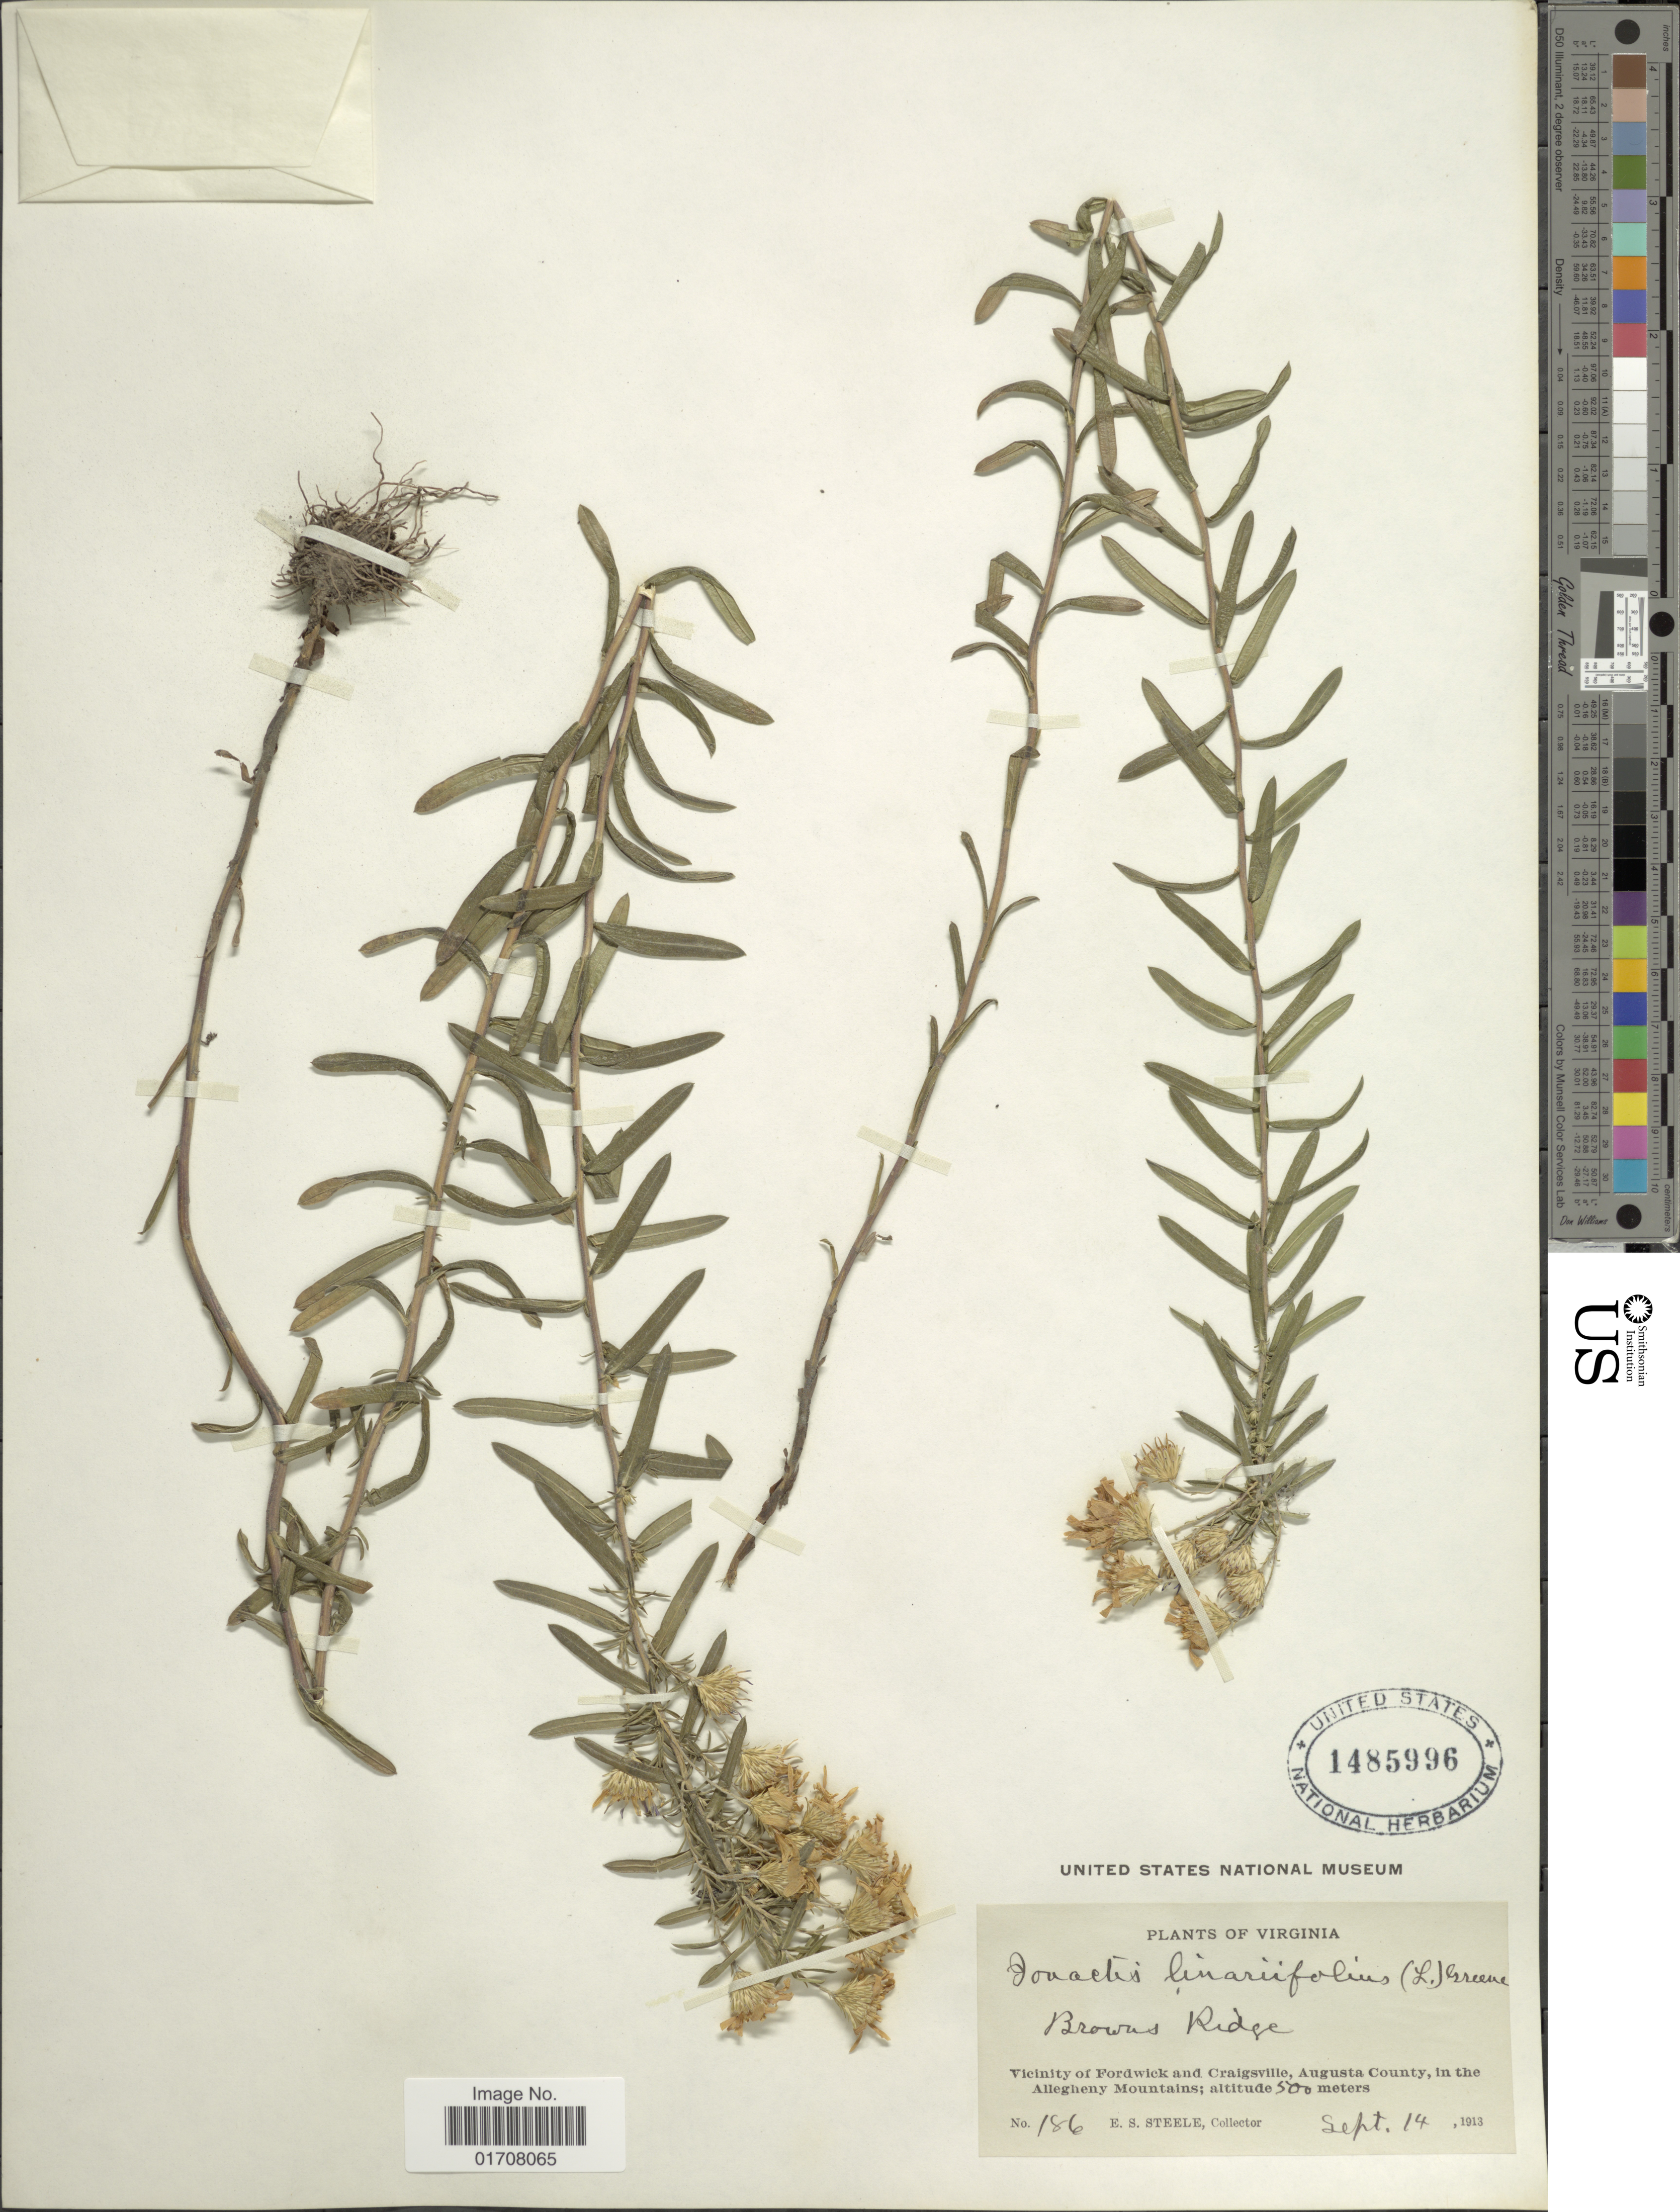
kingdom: Plantae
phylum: Tracheophyta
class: Magnoliopsida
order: Asterales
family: Asteraceae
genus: Ionactis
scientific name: Ionactis linariifolia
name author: (L.) Greene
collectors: E. Steele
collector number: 186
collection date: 1913-09-14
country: United States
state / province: Virginia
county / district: Augusta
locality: Vicinity of Fordwick and Craigville, Augusta County,in the Allegheny Mountains, Browns Ridge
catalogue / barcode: US 1485996